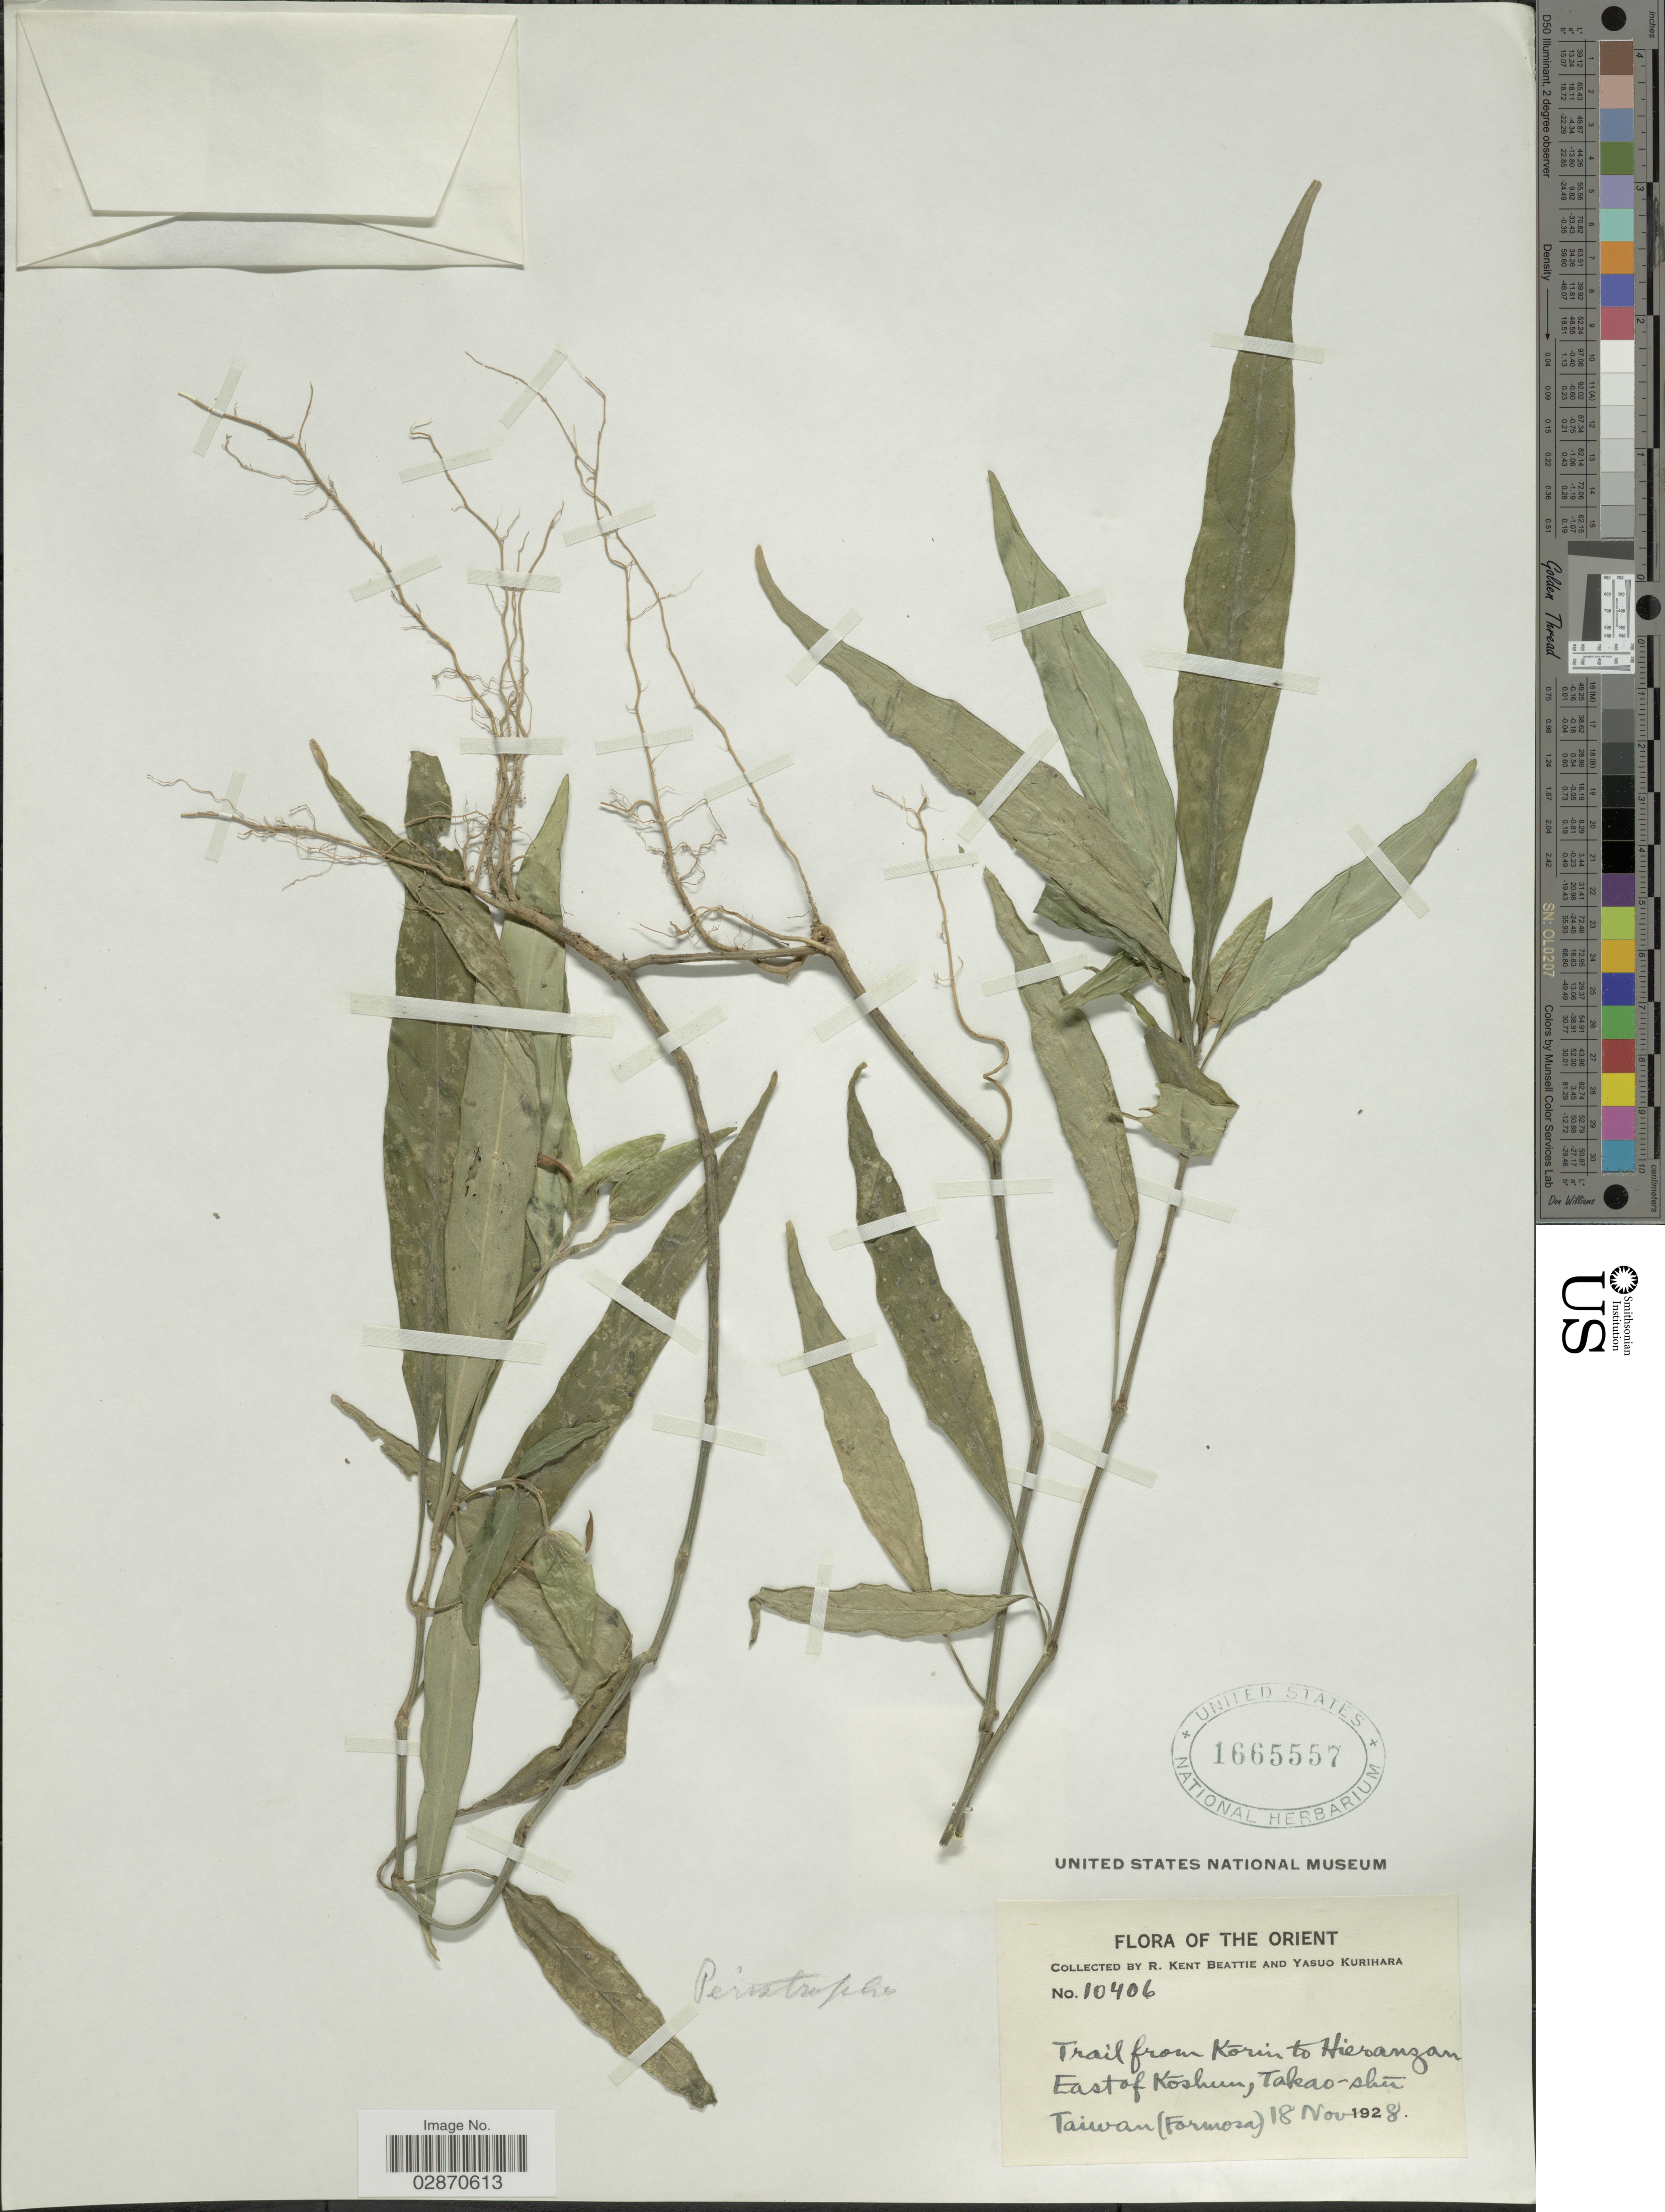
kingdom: Plantae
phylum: Tracheophyta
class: Magnoliopsida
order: Lamiales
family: Acanthaceae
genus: Peristrophe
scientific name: Peristrophe sp.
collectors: R. K. Beattie & Y. Kurihara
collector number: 10406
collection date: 1928-11-18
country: Taiwan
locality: Orient. Trail from Korin to Hieranzan. East of Koshun, Takao-shu. (Formosa).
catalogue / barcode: US 1665557